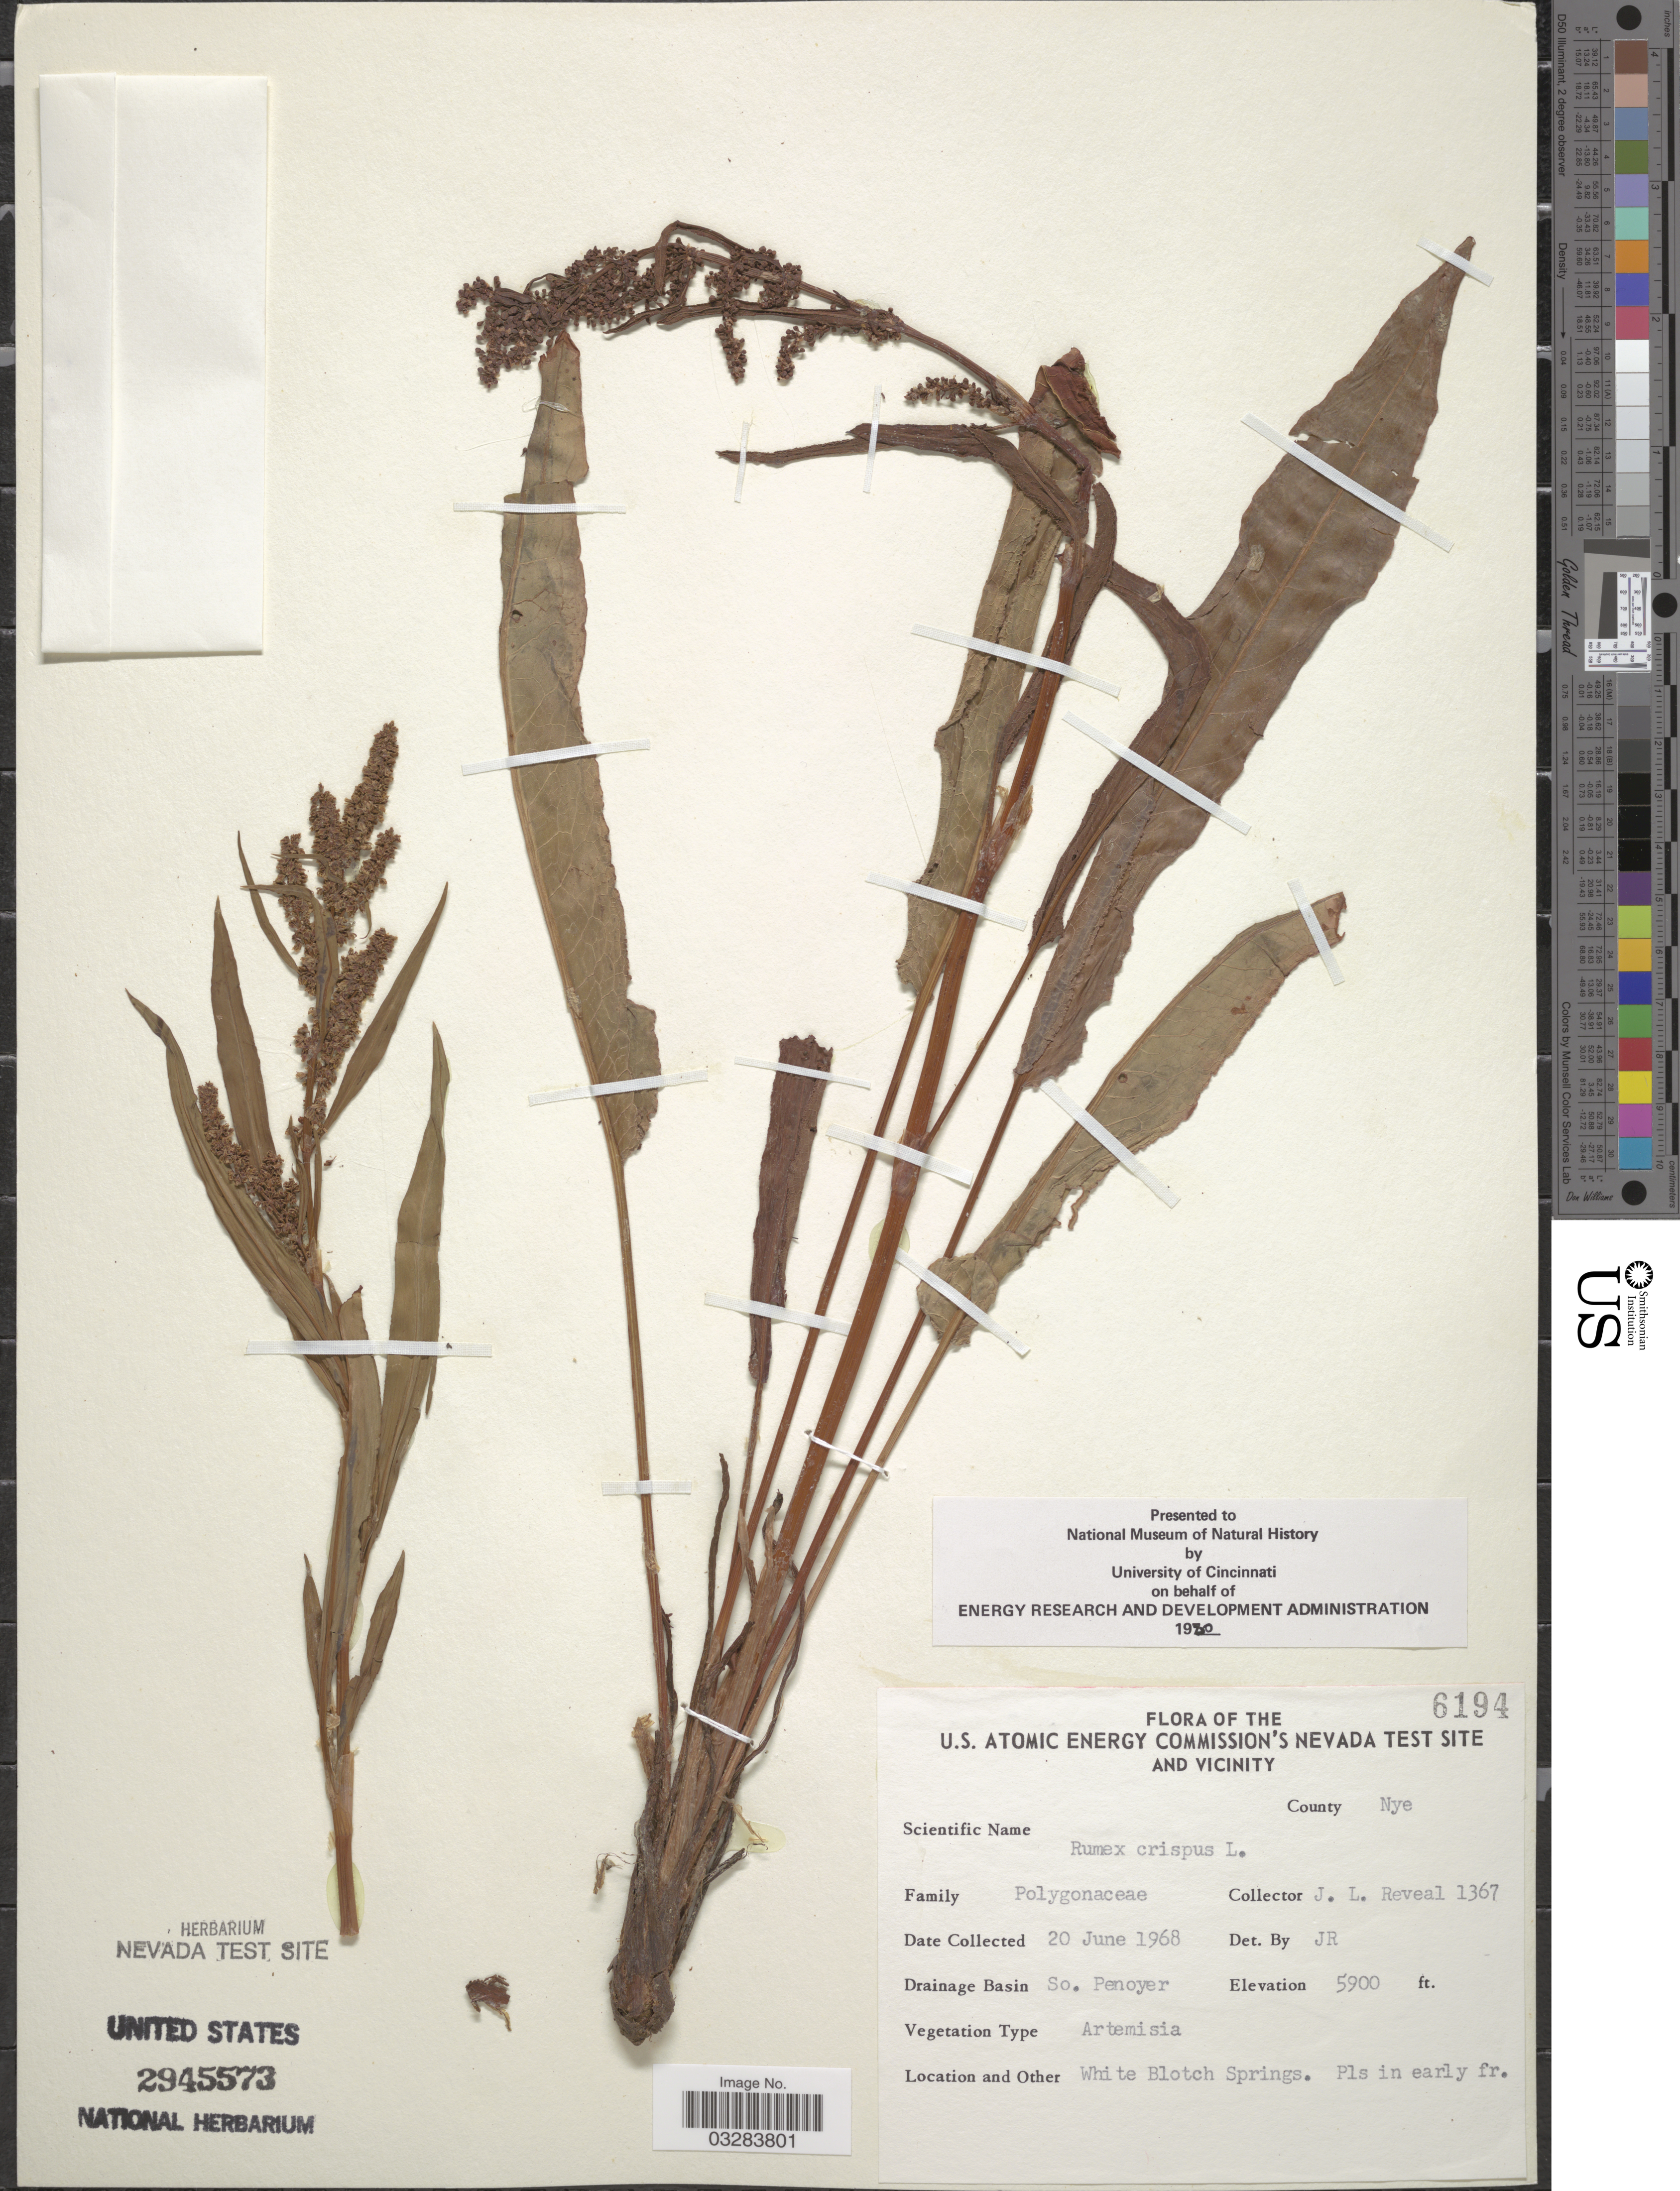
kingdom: Plantae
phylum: Tracheophyta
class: Magnoliopsida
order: Caryophyllales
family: Polygonaceae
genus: Rumex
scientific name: Rumex crispus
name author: L.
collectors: J. L. Reveal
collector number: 1367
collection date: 1968-06-20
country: United States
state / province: Nevada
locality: U.S. Atomic Energy Commission's Nevada Test Site and Vicinity, County Nye, Drainage Basin So. Penoyer, White Blotch Springs.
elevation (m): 1798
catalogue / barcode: US 2945573